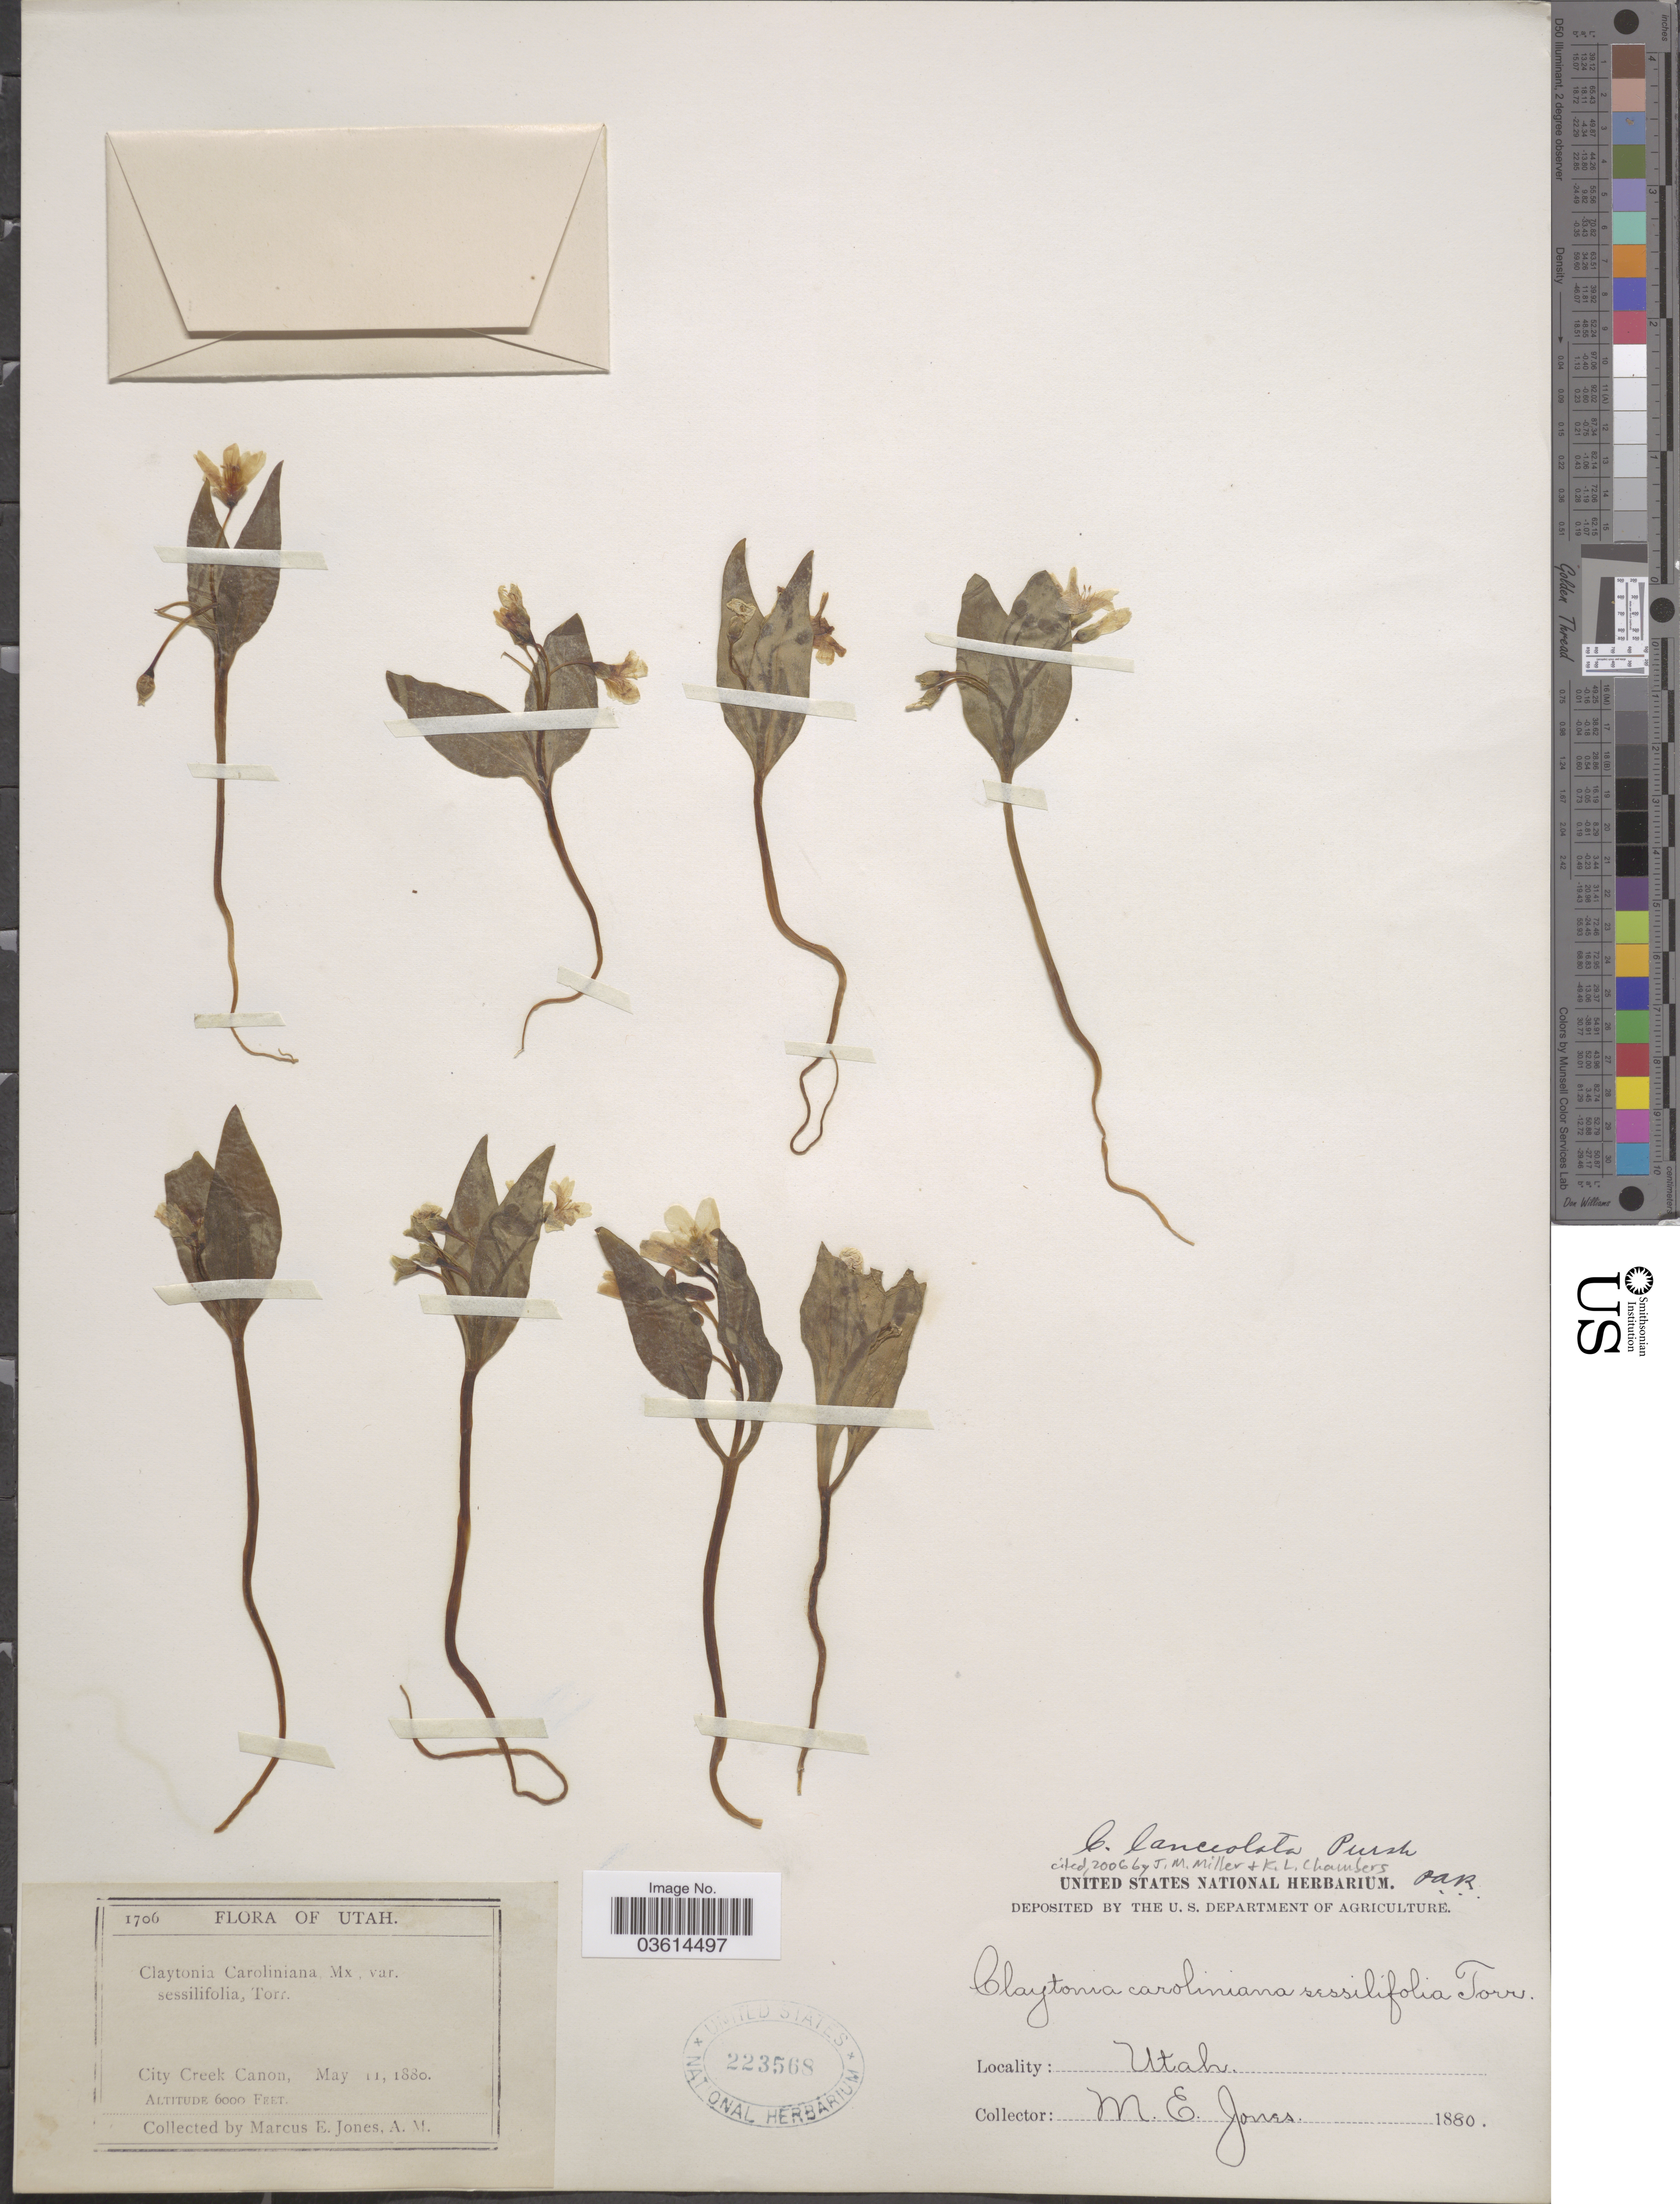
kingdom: Plantae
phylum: Tracheophyta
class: Magnoliopsida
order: Caryophyllales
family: Montiaceae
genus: Claytonia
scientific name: Claytonia lanceolata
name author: Pursh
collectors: M. E. Jones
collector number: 1706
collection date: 1880-05-11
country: United States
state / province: Utah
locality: City Creek Canon.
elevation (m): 1829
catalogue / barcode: US 223568